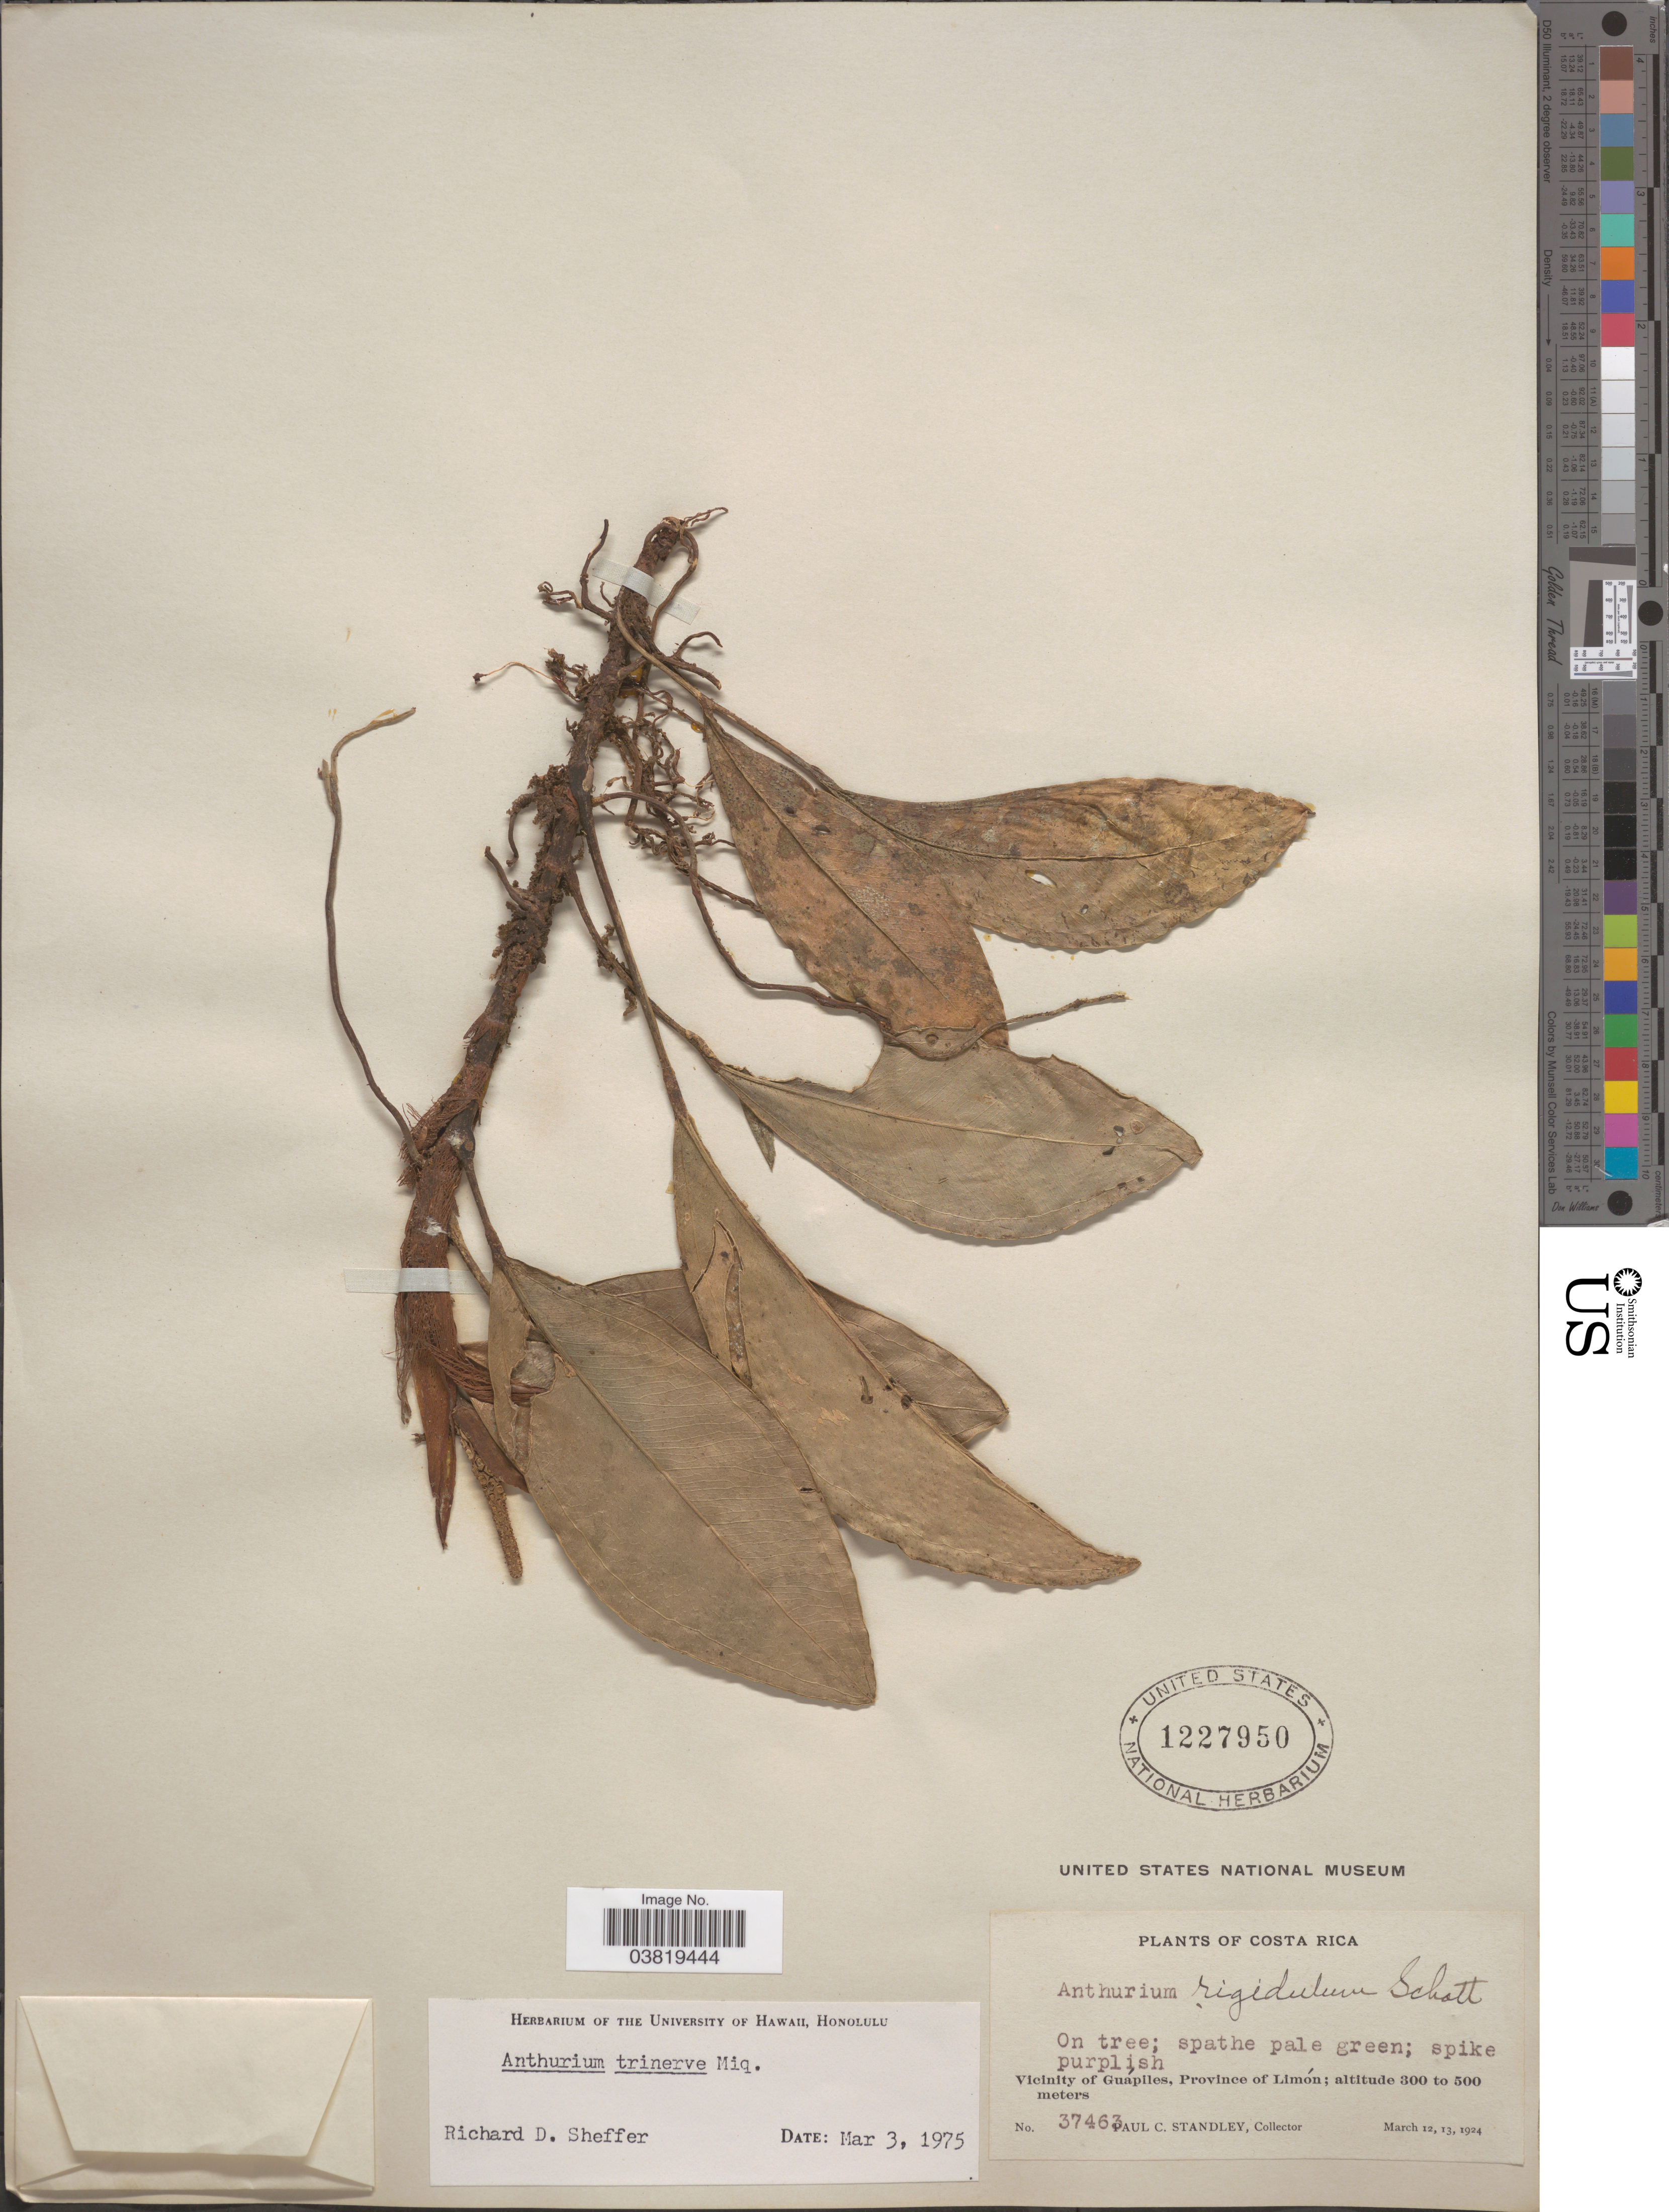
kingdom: Plantae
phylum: Tracheophyta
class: Liliopsida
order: Alismatales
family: Araceae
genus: Anthurium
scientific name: Anthurium trinerve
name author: Miq.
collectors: P. C. Standley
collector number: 37463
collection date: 1924-03-12/1924-03-13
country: Costa Rica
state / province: Limón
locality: Vicinity of Guápiles.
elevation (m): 300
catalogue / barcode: US 1227950